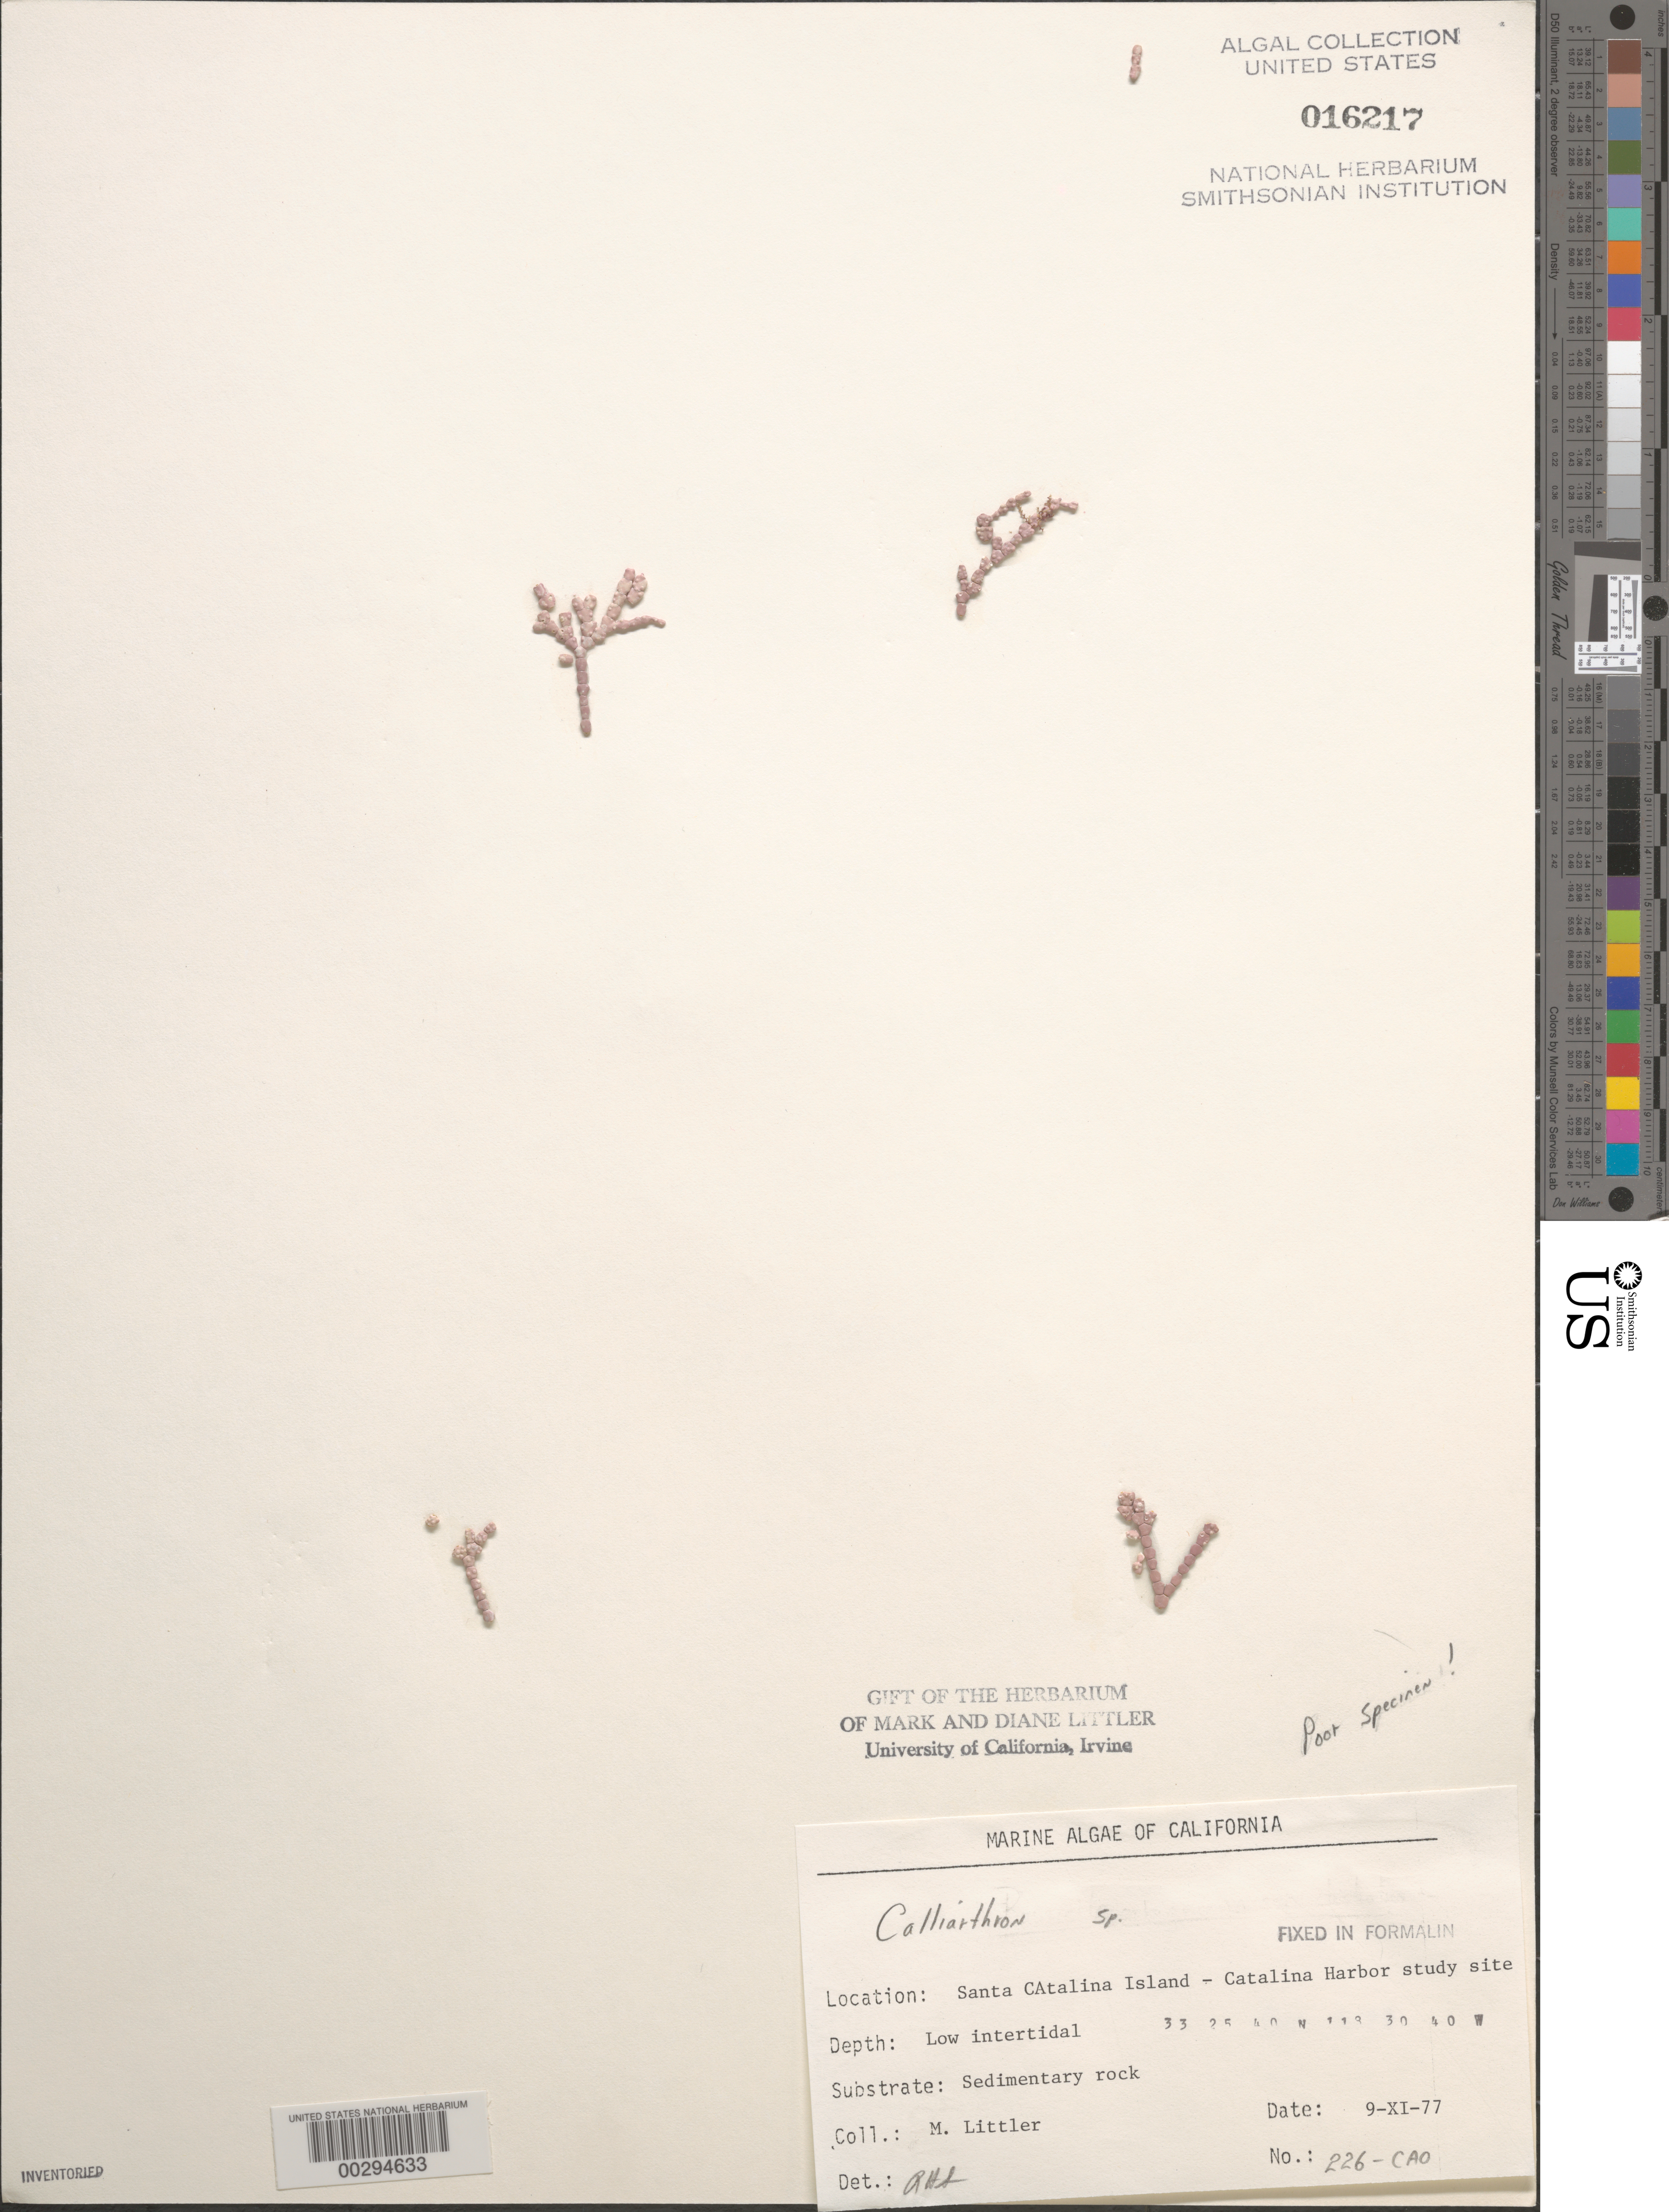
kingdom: Plantae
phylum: Rhodophyta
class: Florideophyceae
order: Corallinales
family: Corallinaceae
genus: Calliarthron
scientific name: Calliarthron sp.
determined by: Sims, Robert H.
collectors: M. M. Littler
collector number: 226-cao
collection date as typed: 09 Nov 1977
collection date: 1977-11-09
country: United States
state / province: California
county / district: Los Angeles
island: Santa Catalina Island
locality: Catalina Harbor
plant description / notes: BLM-SOCALBIGHT Rocky Intertidal Survey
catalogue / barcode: US 16217